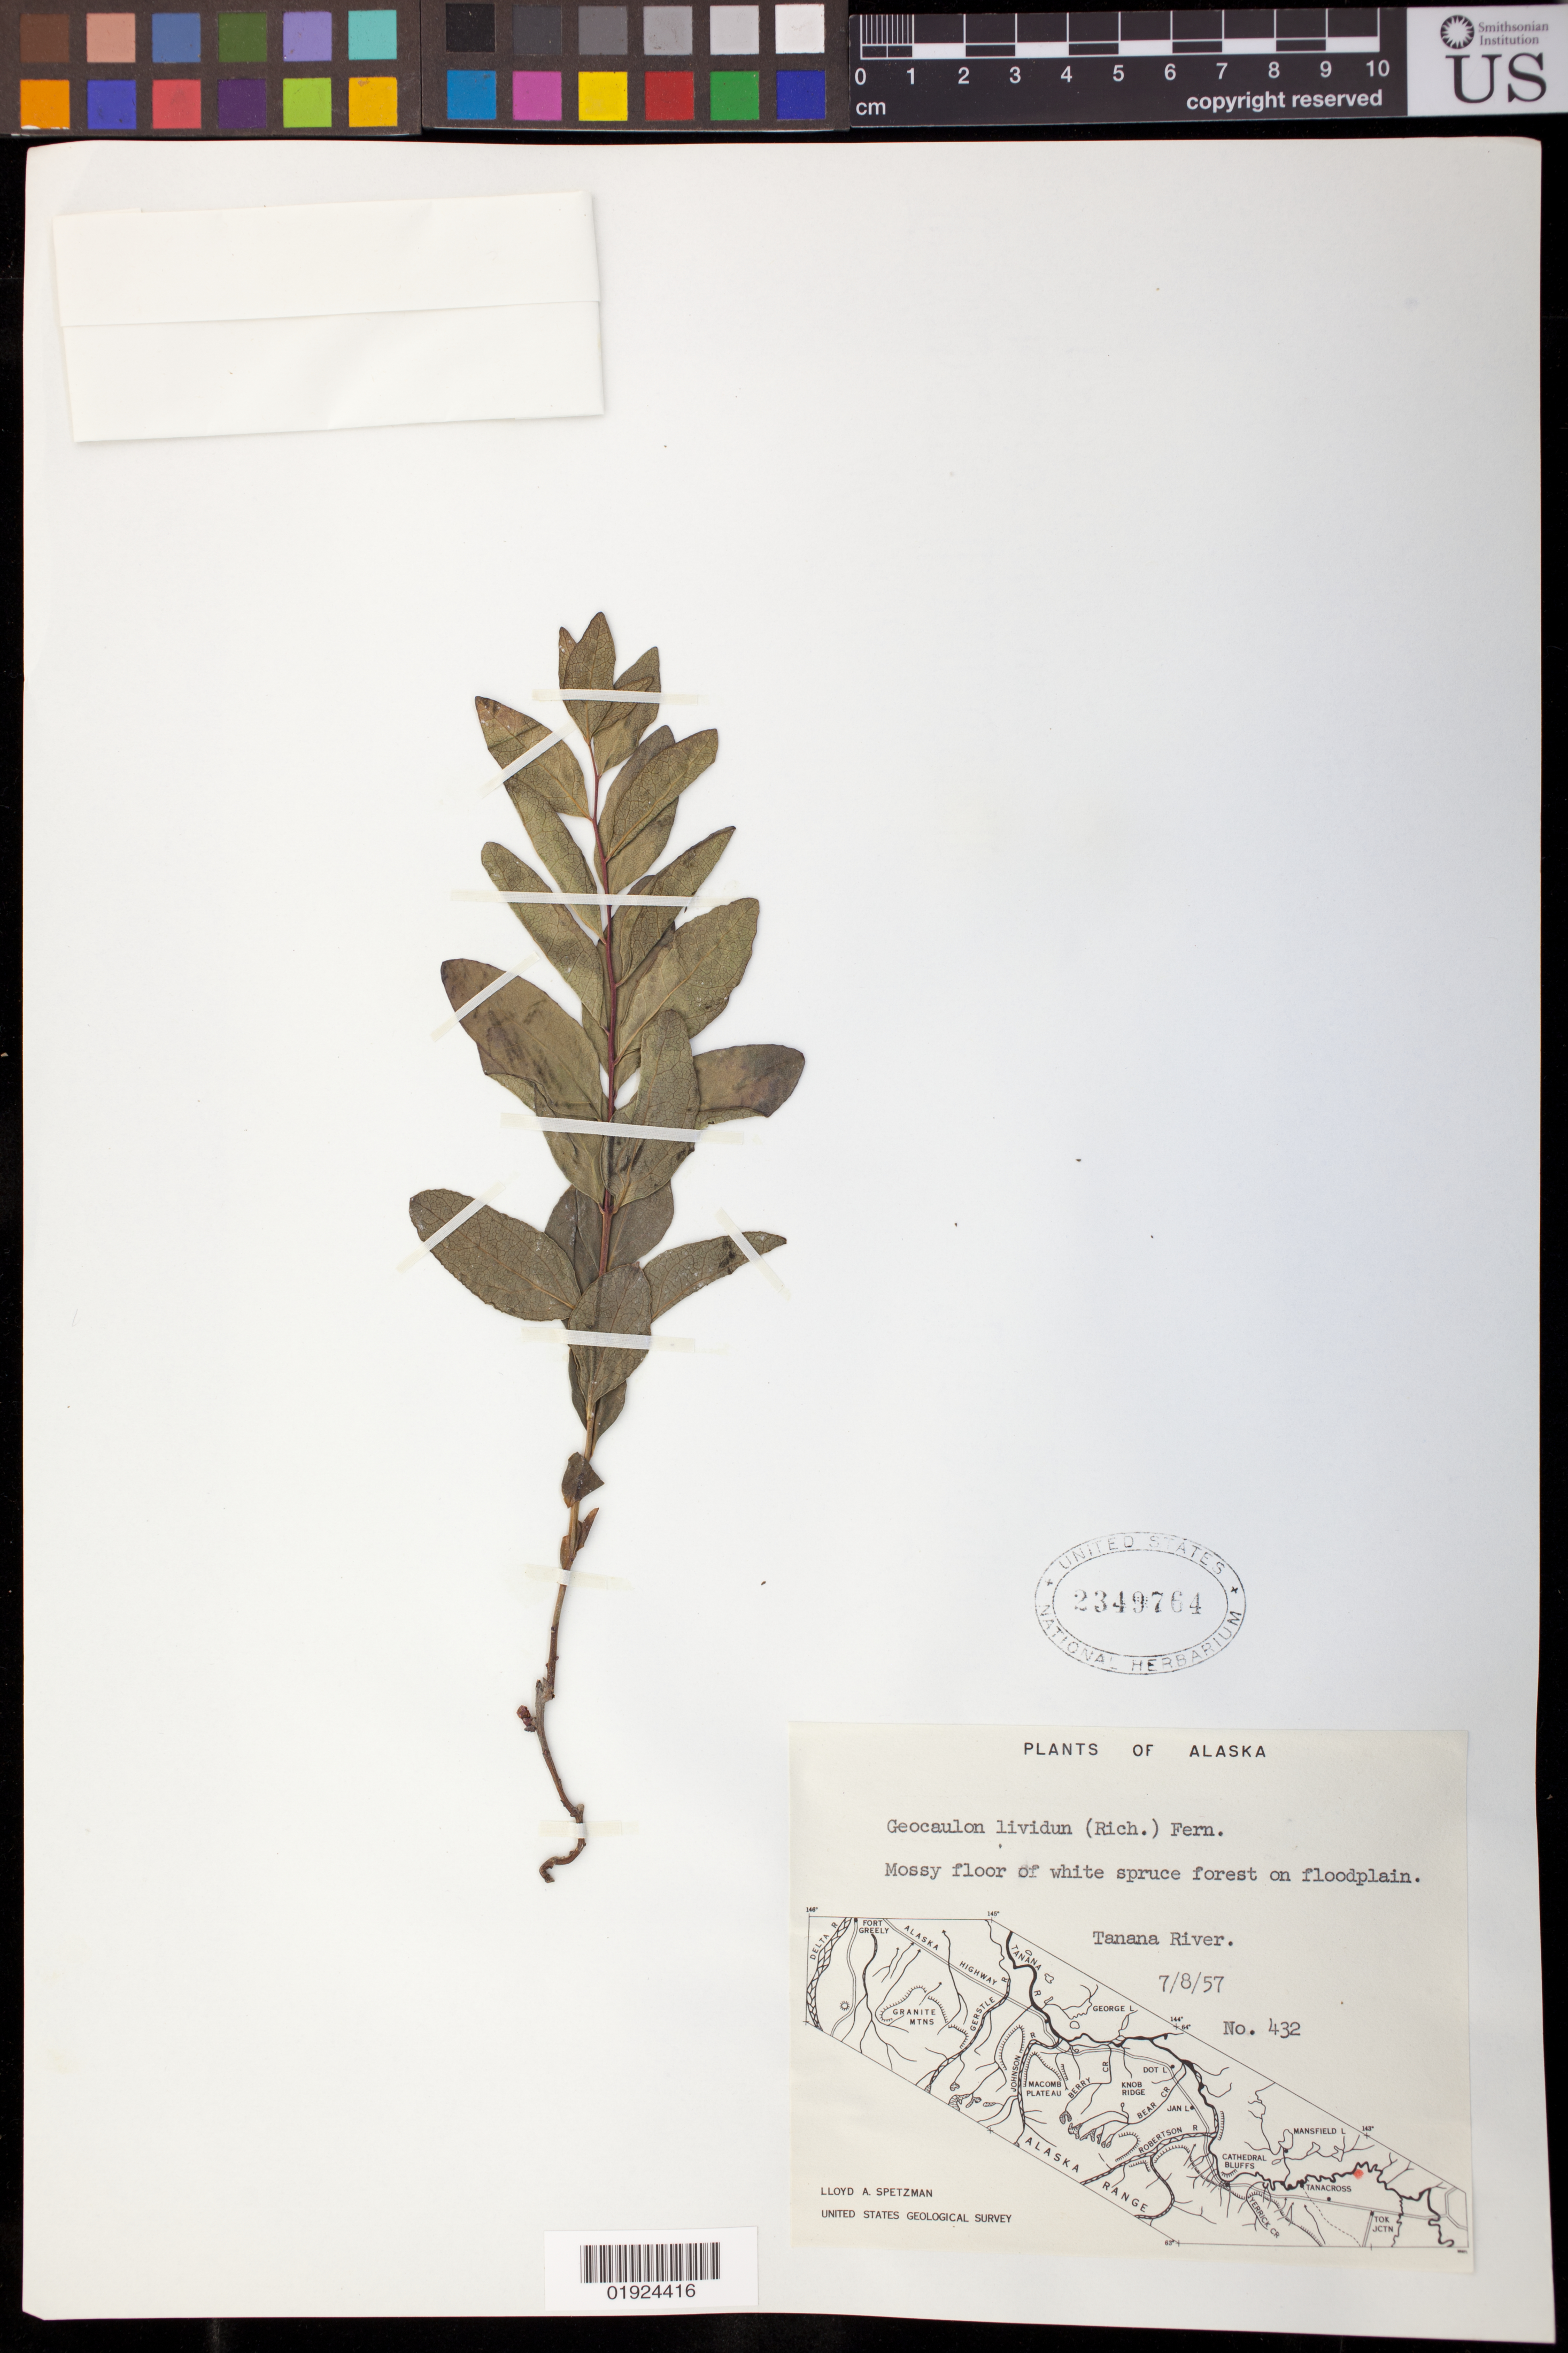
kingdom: Plantae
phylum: Tracheophyta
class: Magnoliopsida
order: Santalales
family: Comandraceae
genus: Geocaulon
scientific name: Geocaulon lividum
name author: (Richardson) Fernald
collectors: L. Spetzman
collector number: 432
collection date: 1957-07-08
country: United States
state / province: Alaska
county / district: Southeast Fairbanks C. A.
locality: Tanana River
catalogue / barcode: US 2349764